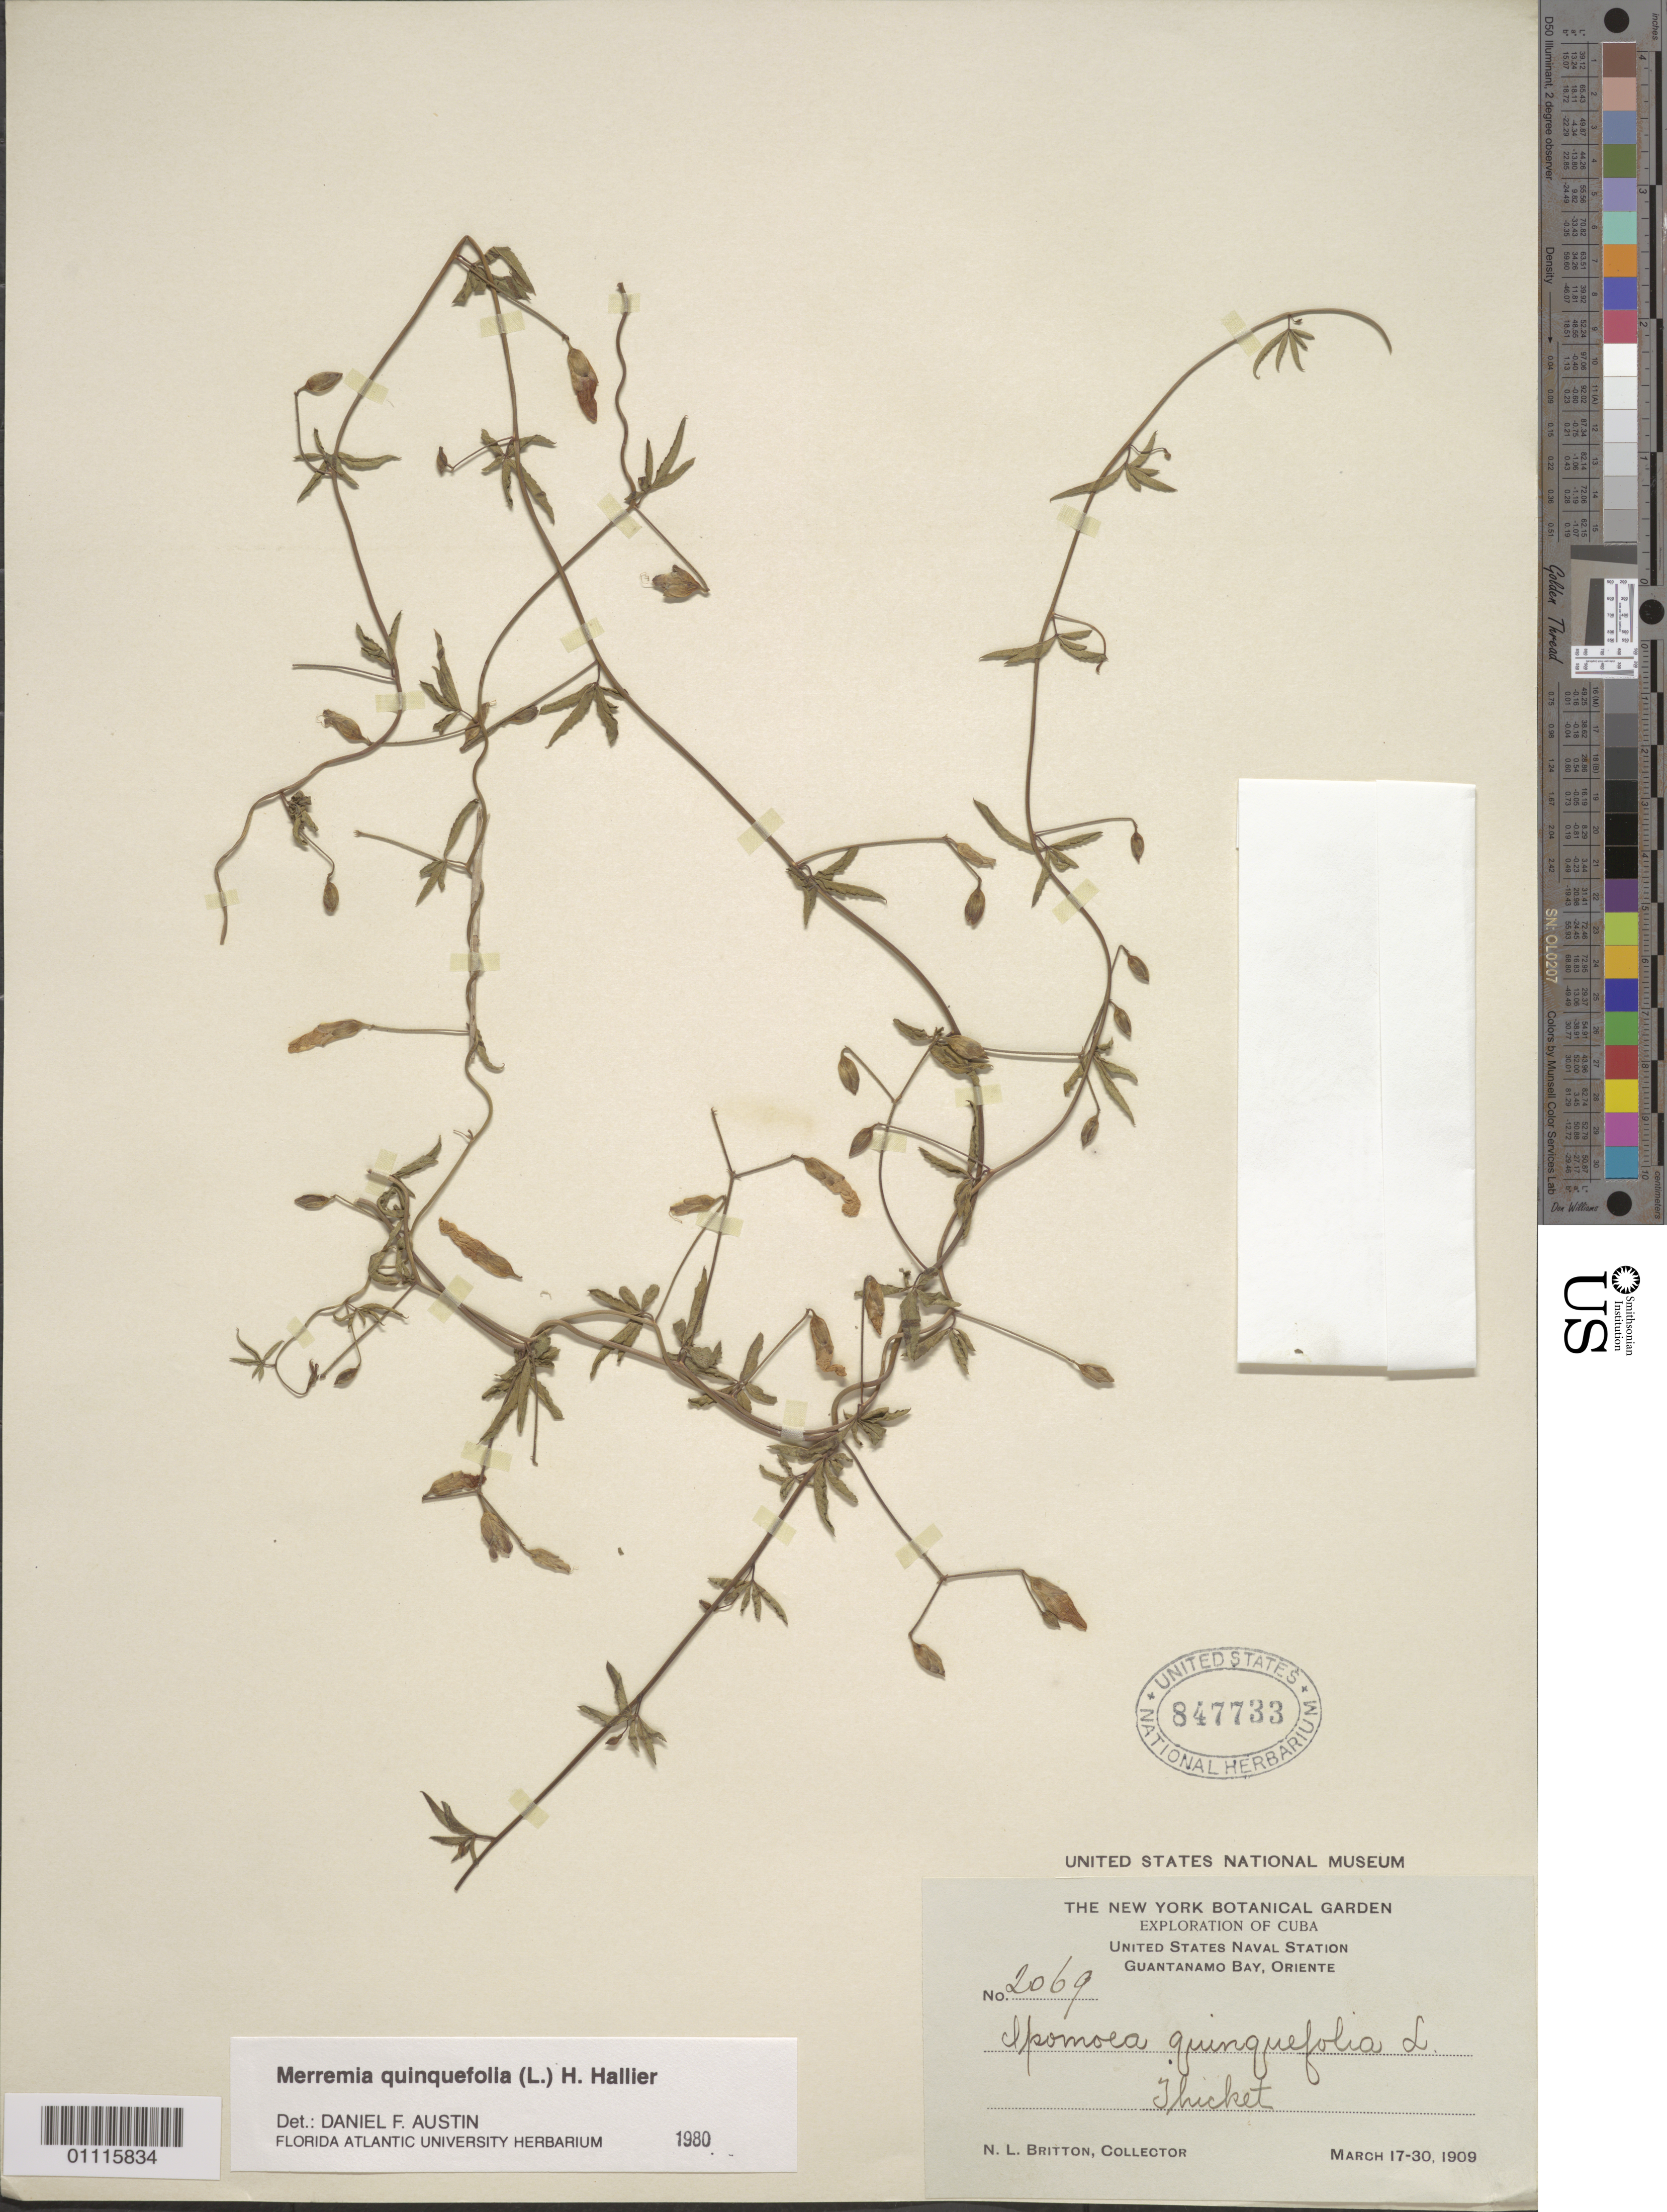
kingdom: Plantae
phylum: Tracheophyta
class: Magnoliopsida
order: Solanales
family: Convolvulaceae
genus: Distimake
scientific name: Distimake quinquefolius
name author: (L.) A. R. Simões & Staples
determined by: Strong, Mark T., (BOT), Smithsonian Institution - National Museum of Natural History (UNITED STATES)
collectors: N. Britton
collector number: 2069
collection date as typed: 17 Mar 1909 to 30 Mar 1909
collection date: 1909-03-17/1909-03-30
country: Cuba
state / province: Guantánamo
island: Cuba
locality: United States Naval Station, Guantánamo Bay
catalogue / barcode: US 847733